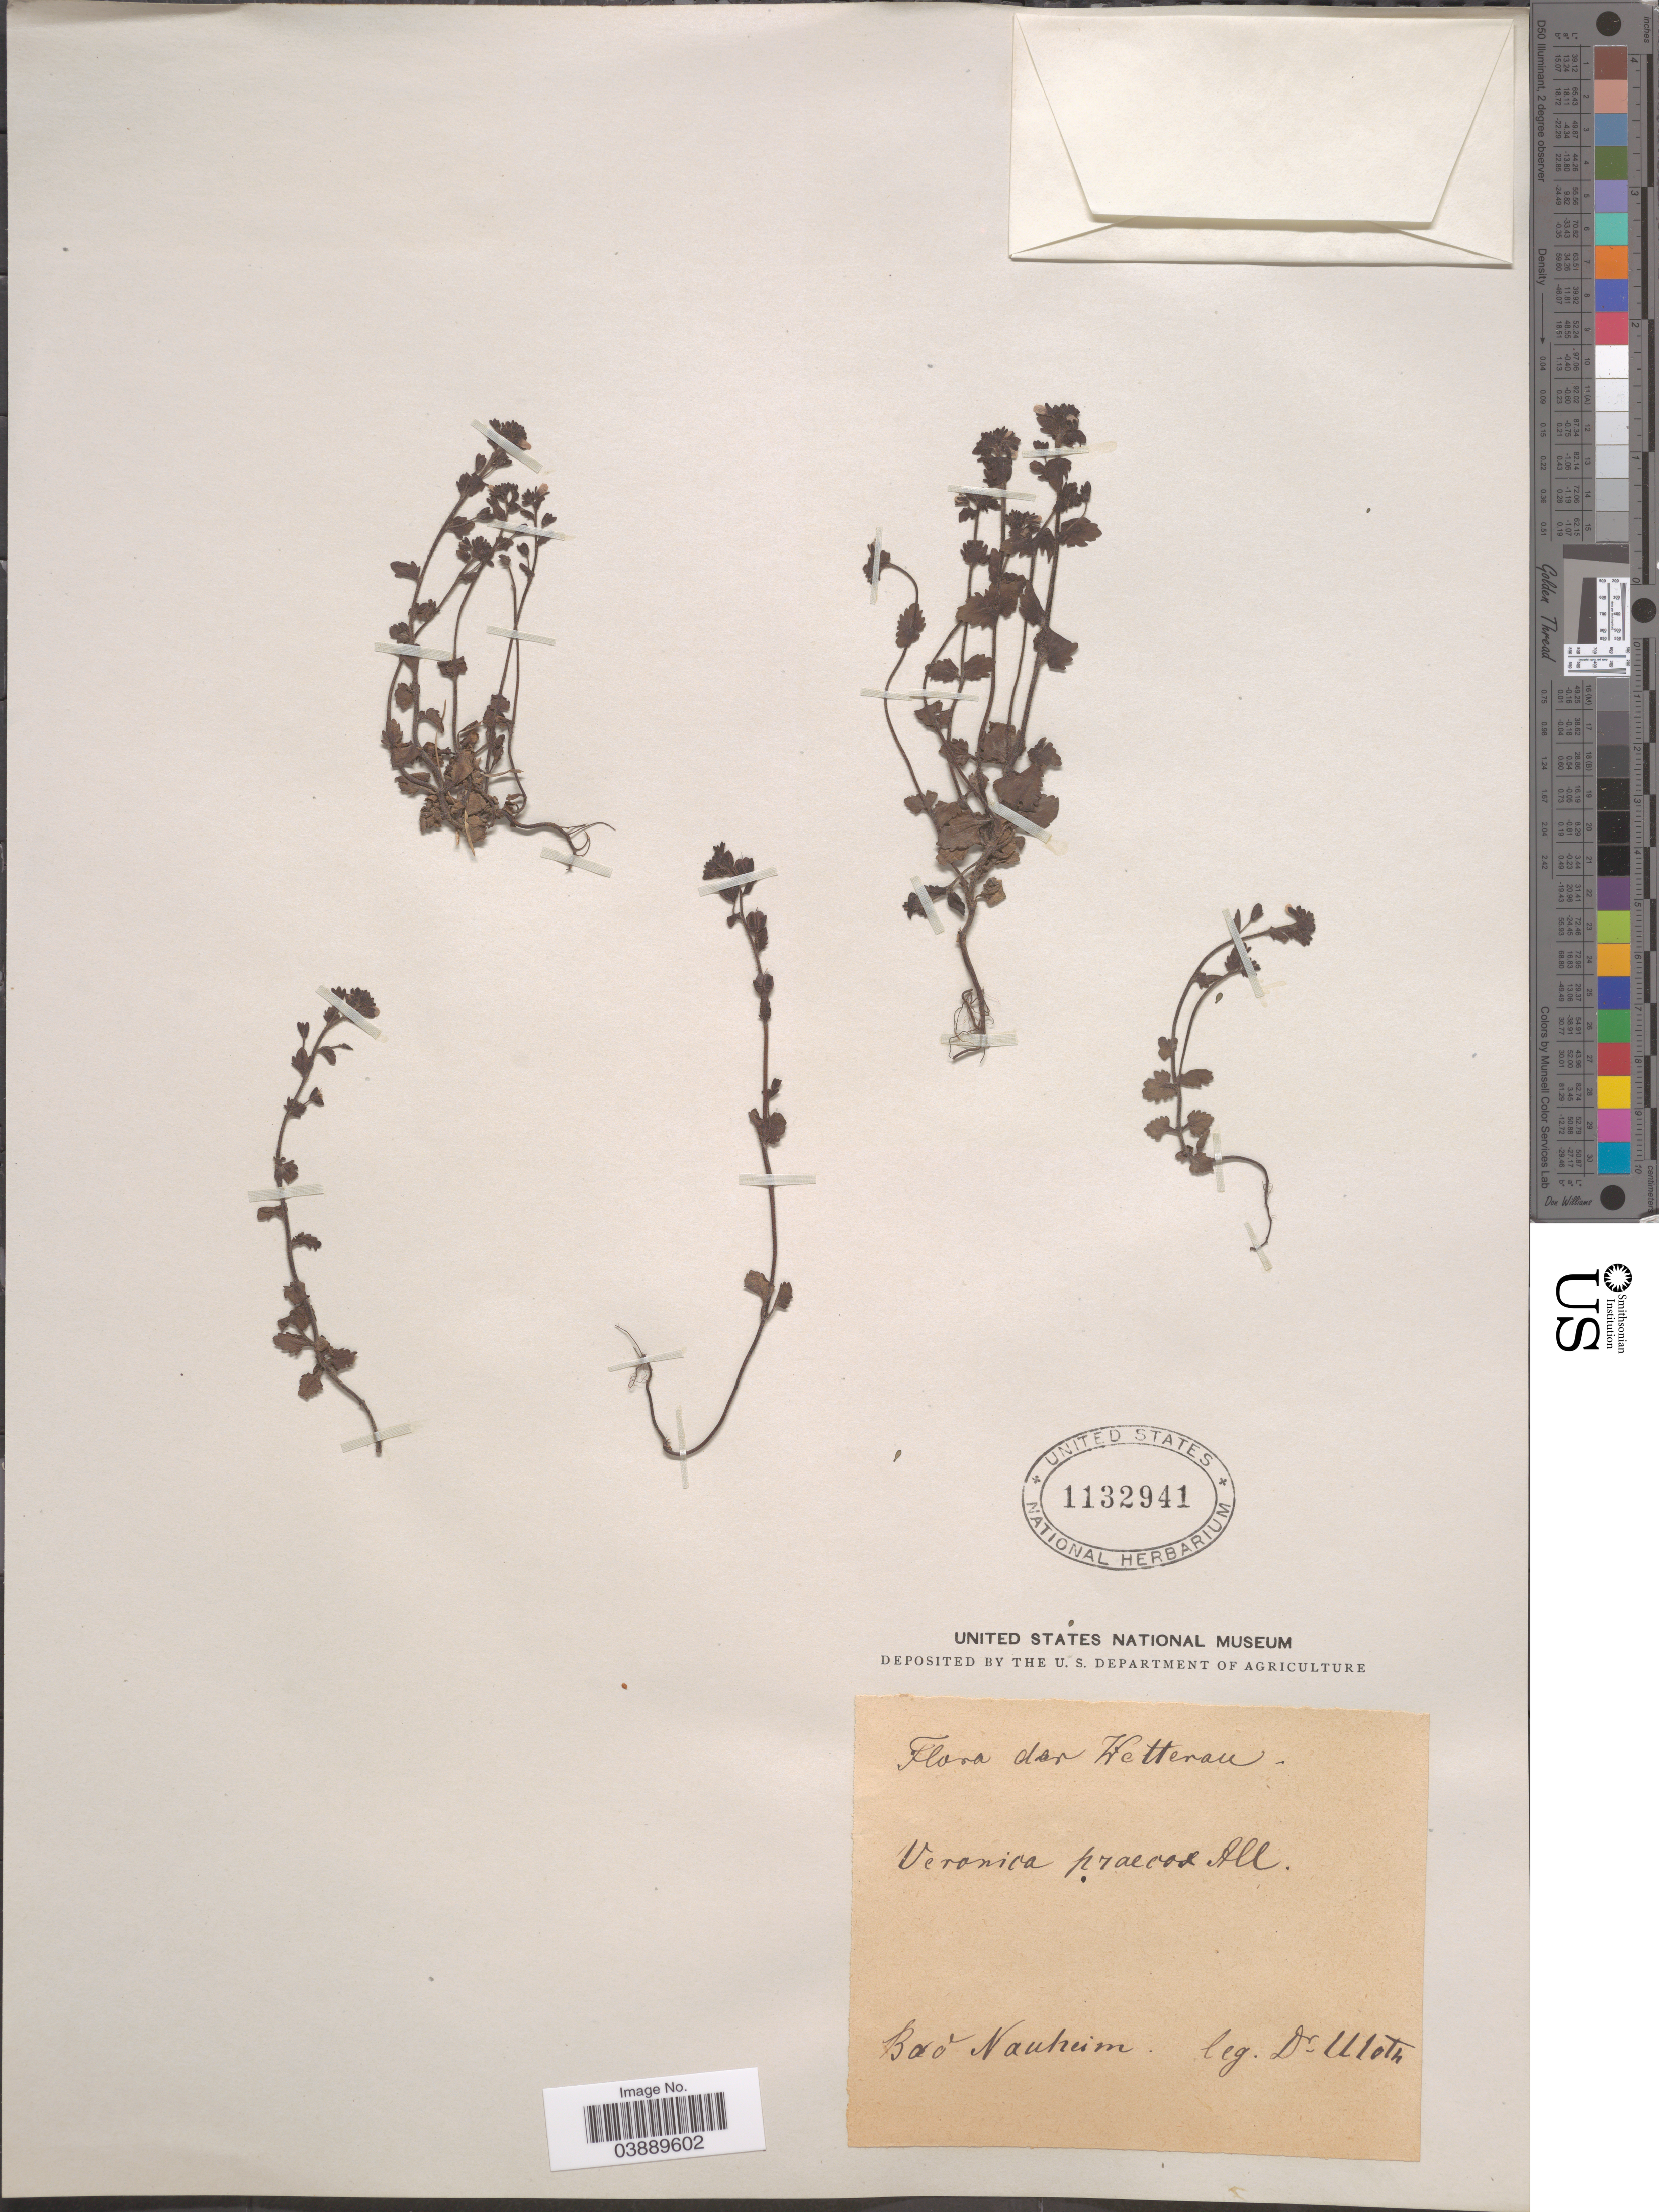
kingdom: Plantae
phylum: Tracheophyta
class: Magnoliopsida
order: Lamiales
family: Plantaginaceae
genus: Veronica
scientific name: Veronica praecox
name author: All.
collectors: Uloth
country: Germany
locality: Bad Nauheim.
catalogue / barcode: US 1132941